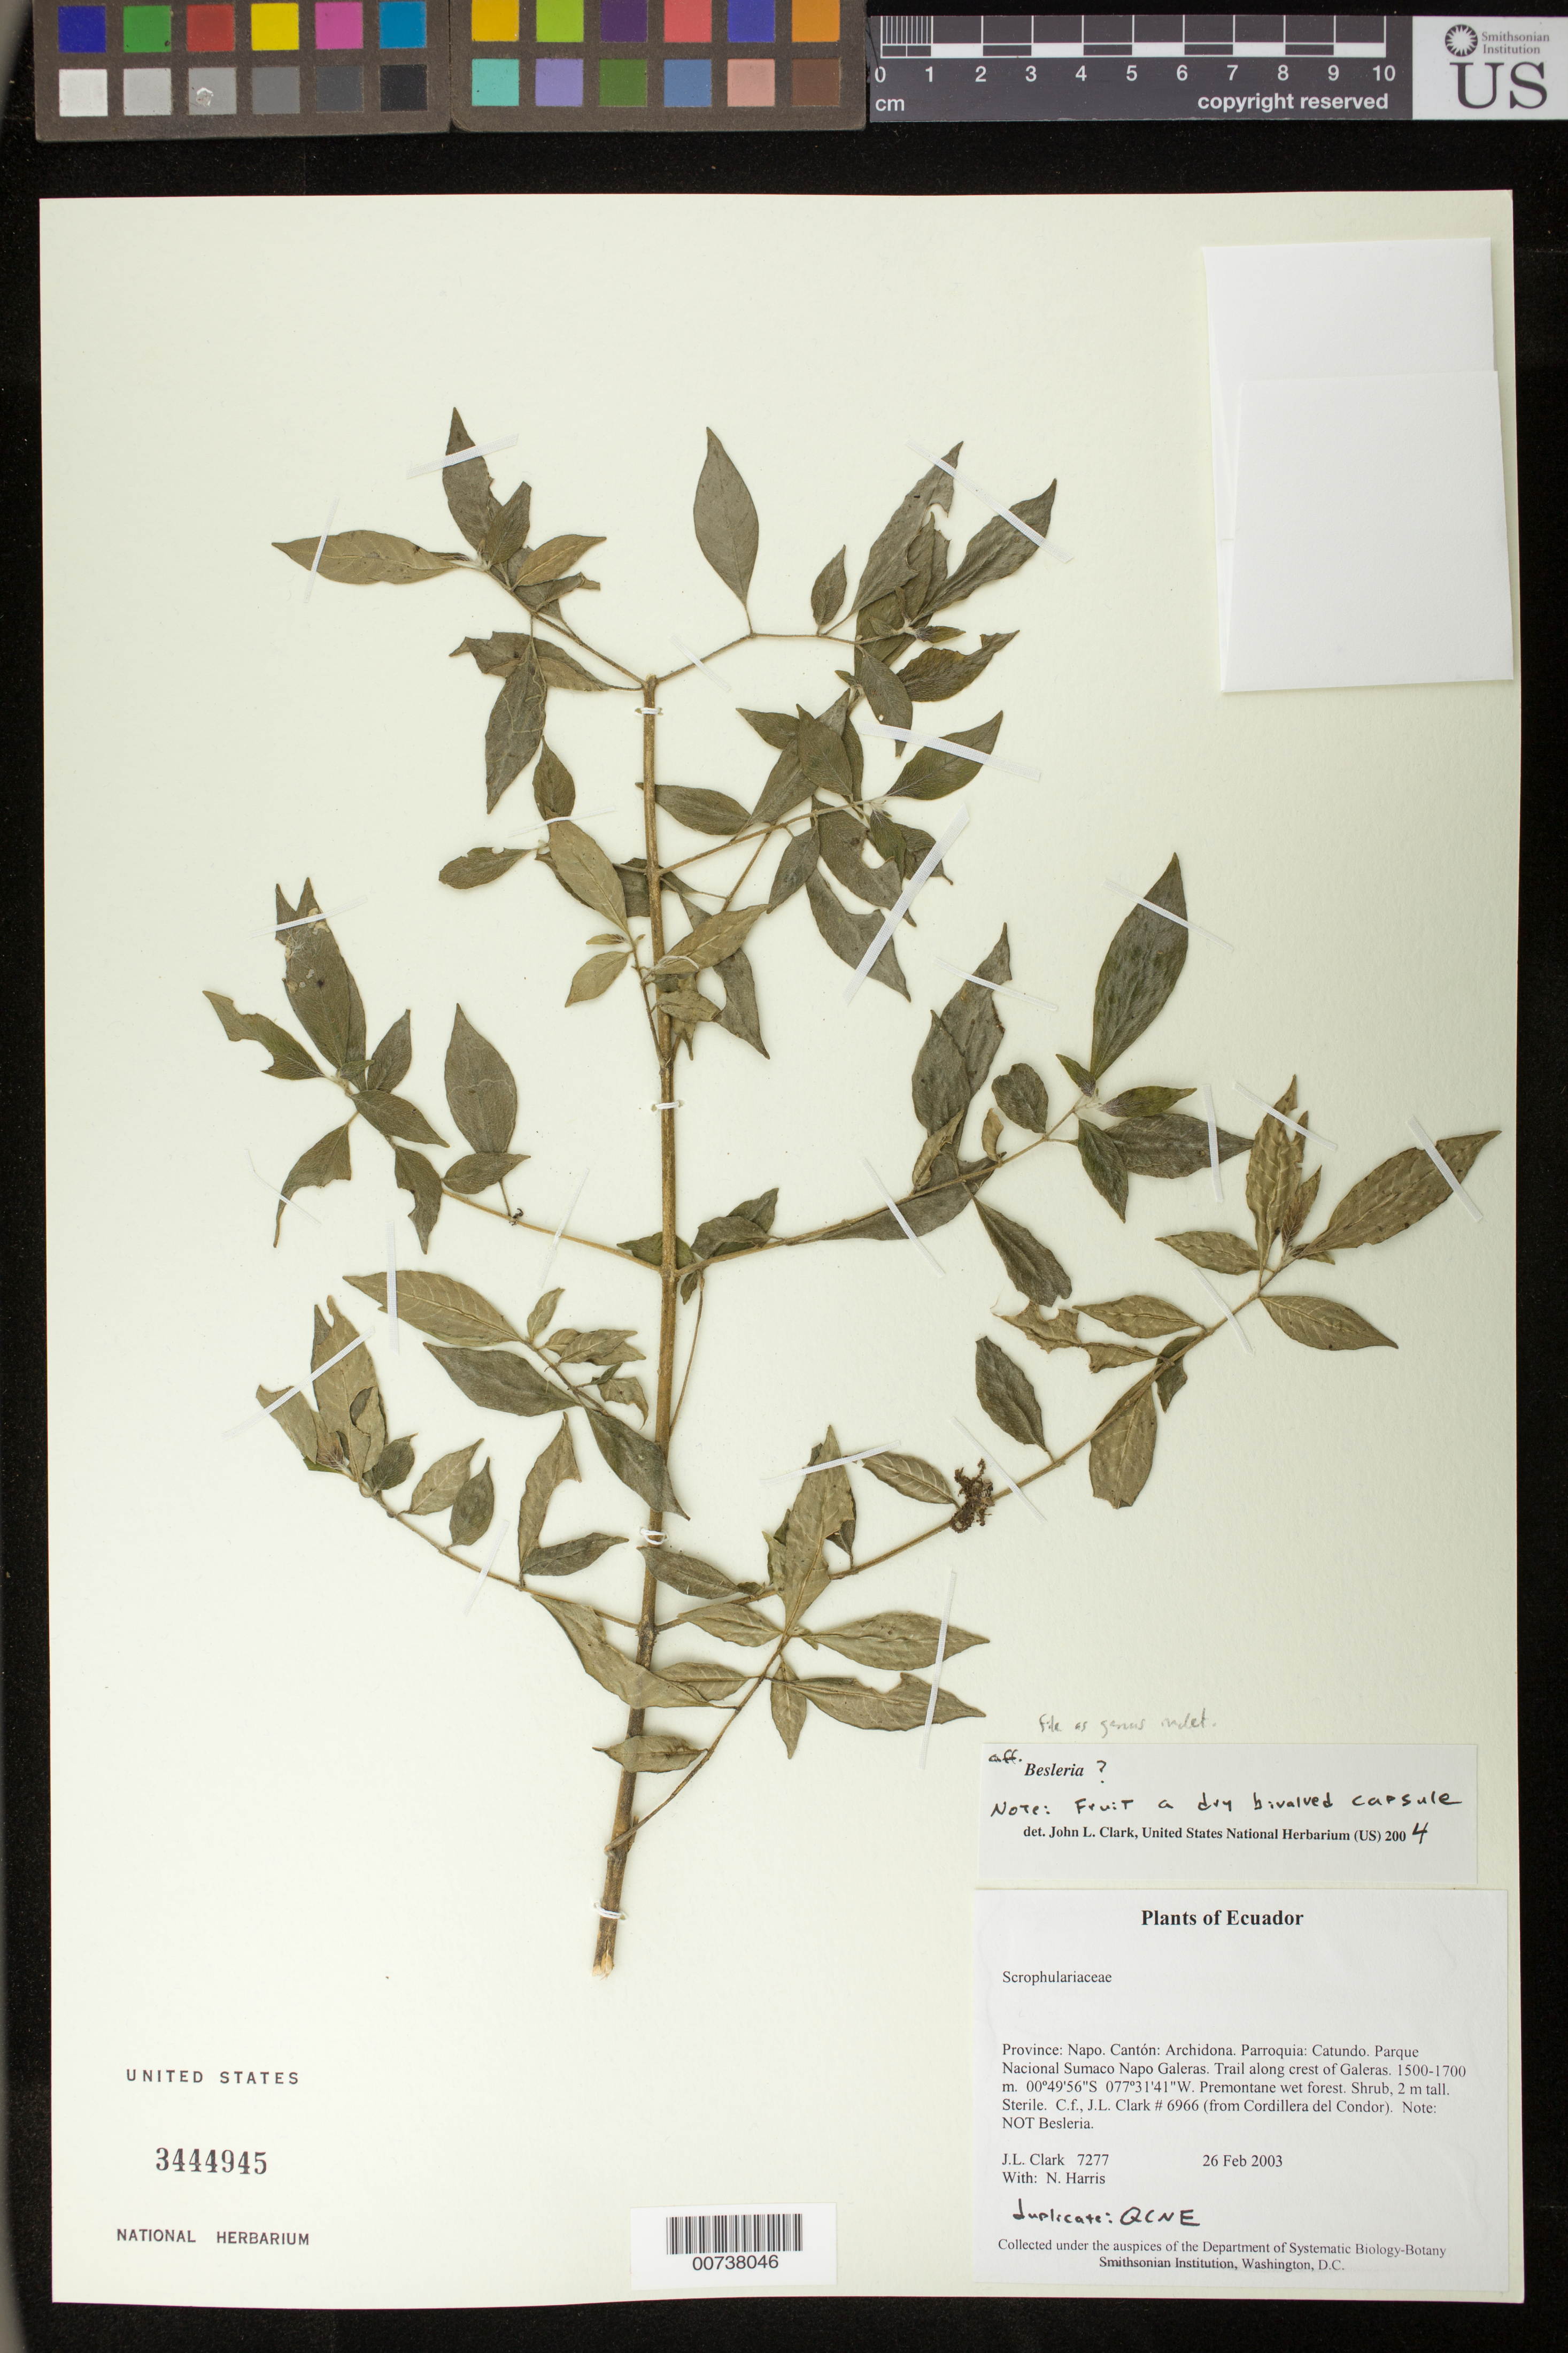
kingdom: Plantae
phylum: Tracheophyta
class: Magnoliopsida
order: Lamiales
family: Gesneriaceae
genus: Besleria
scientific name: Besleria sp.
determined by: Clark, J. L., (SEL), The Marie Selby Botanical Garden (UNITED STATES)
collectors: J. L. Clark & N. Harris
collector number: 7277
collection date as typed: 26 Feb 2003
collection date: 2003-02-26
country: Ecuador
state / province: Napo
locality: Archidona. Parroquia: Catundo. Parque Nacional Sumaco Napo Galeras. Trail along crest of Galeras.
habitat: Premontane wet forest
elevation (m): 1500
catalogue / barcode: US 3444945